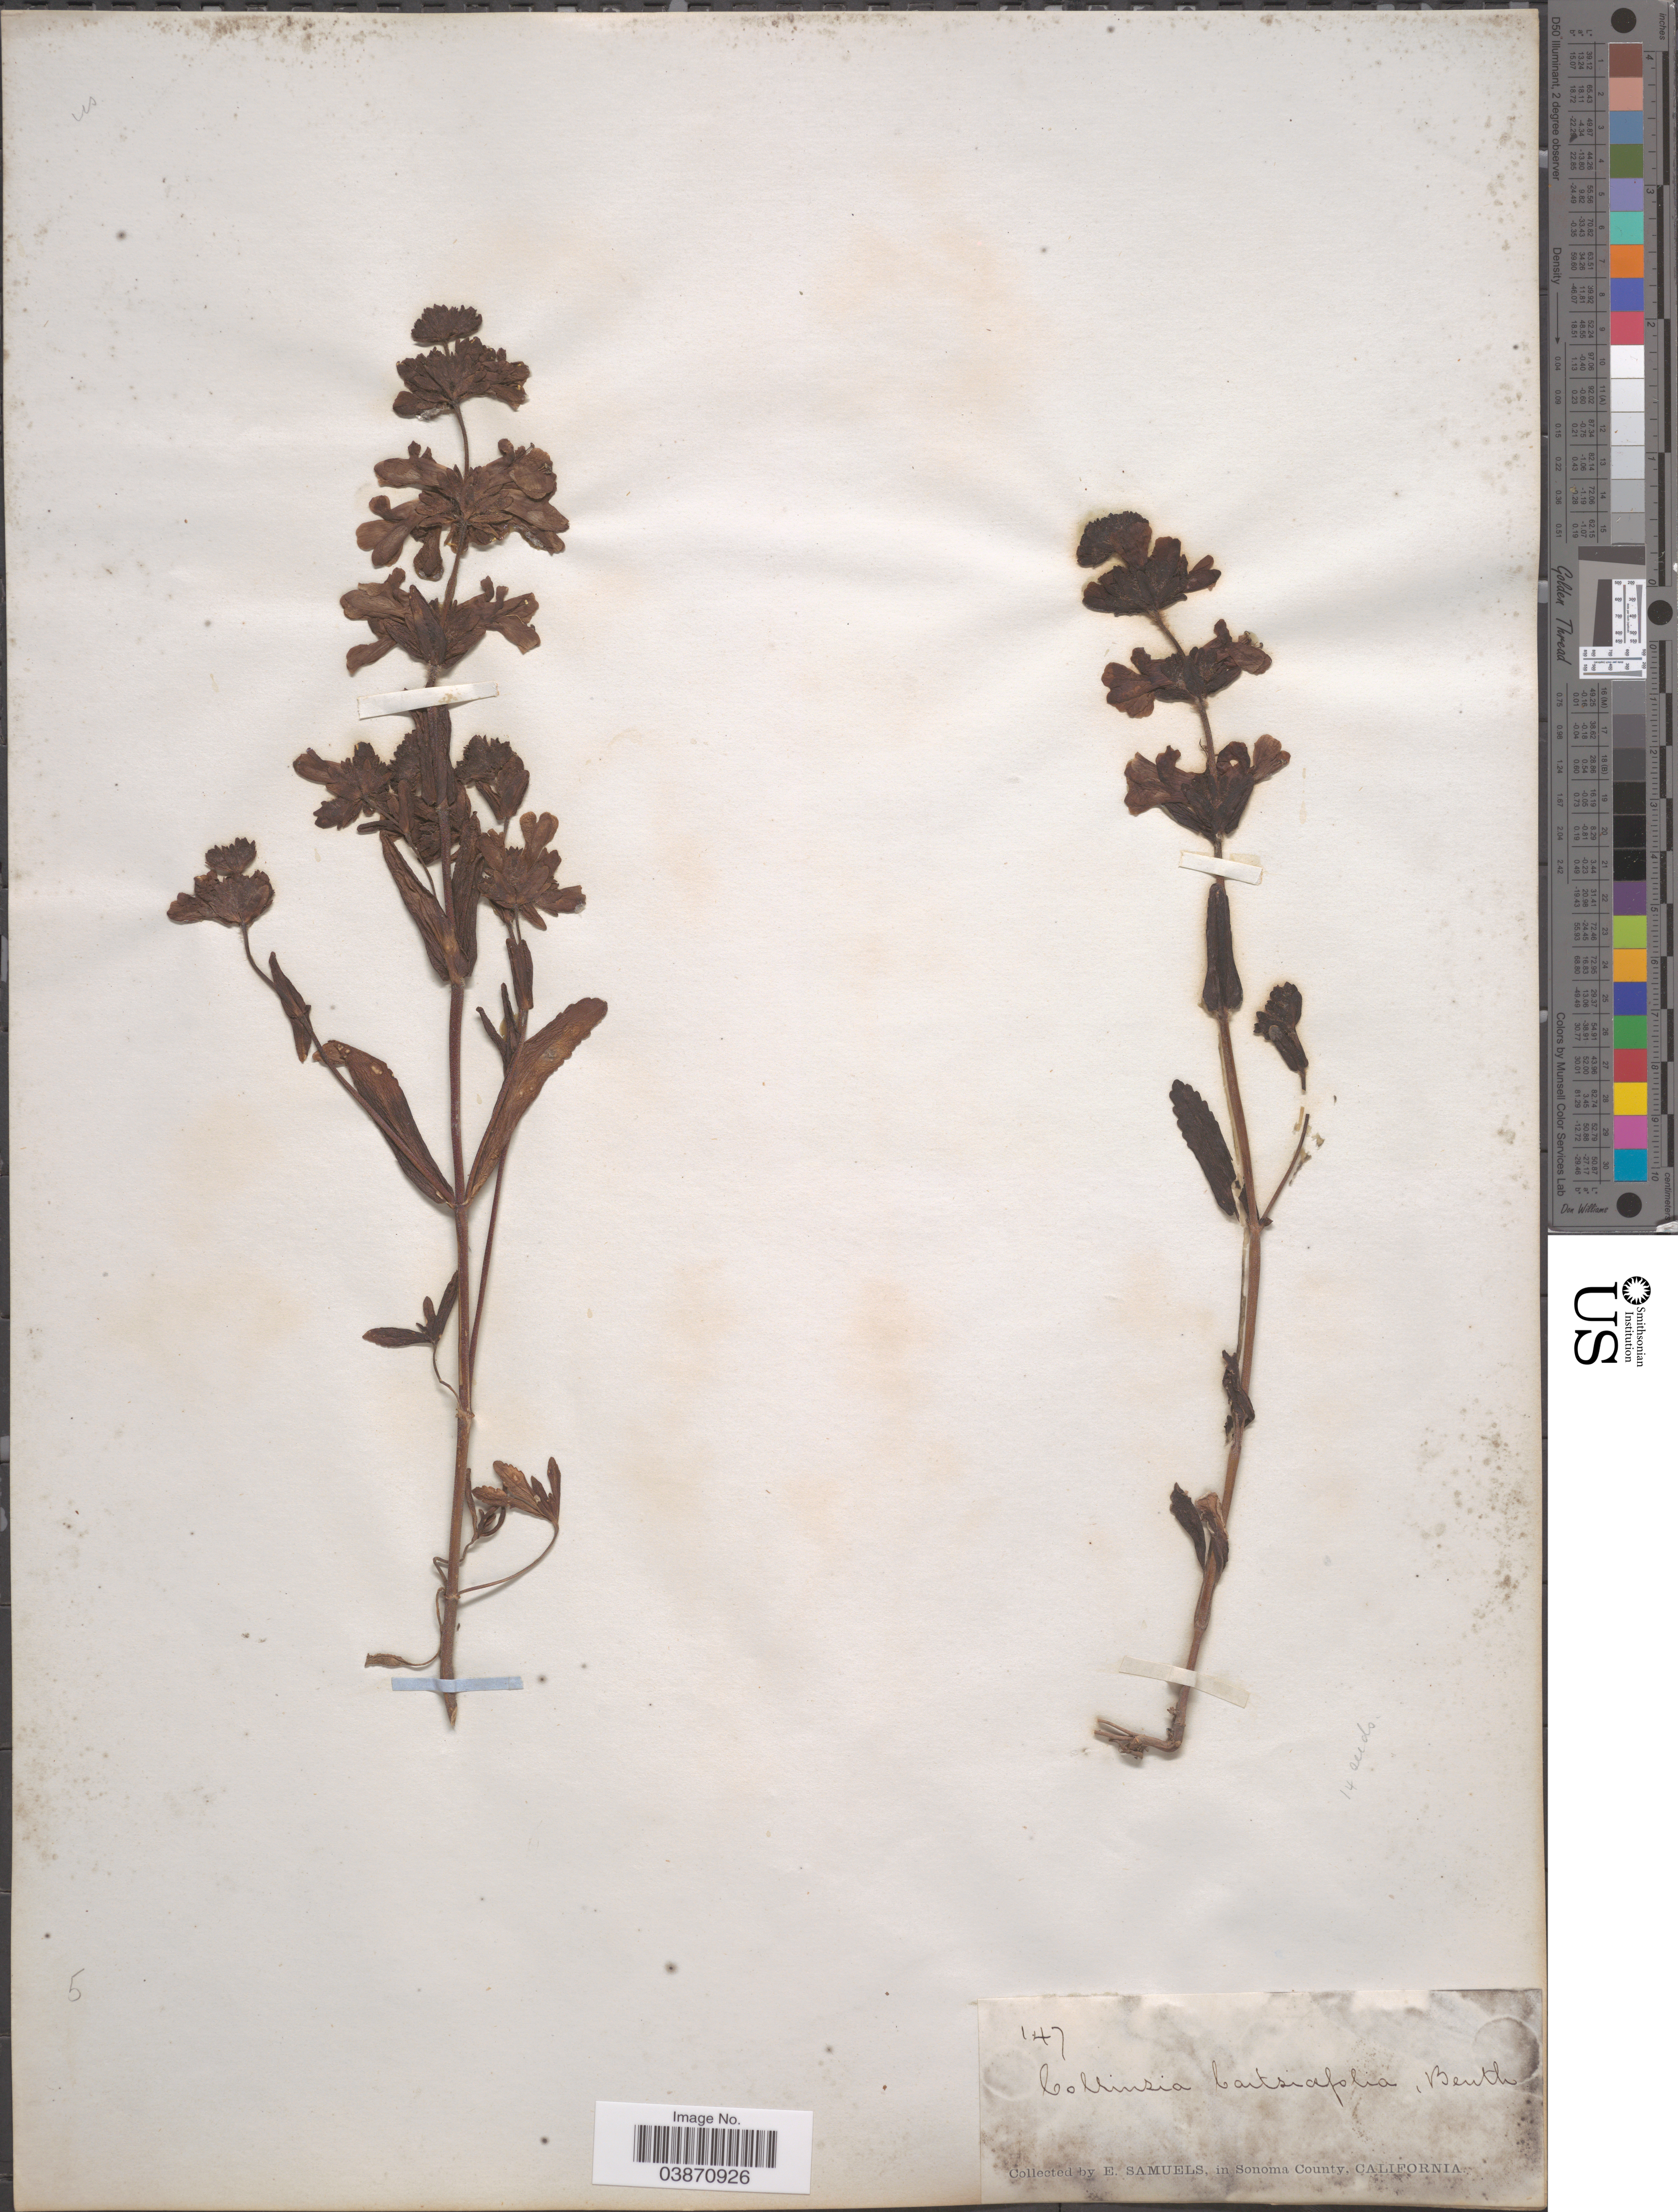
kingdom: Plantae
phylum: Tracheophyta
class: Magnoliopsida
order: Lamiales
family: Plantaginaceae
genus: Collinsia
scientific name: Collinsia bartsiifolia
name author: Benth.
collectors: E. Samuels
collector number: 147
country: United States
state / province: California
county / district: Sonoma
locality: In Sonoma County.